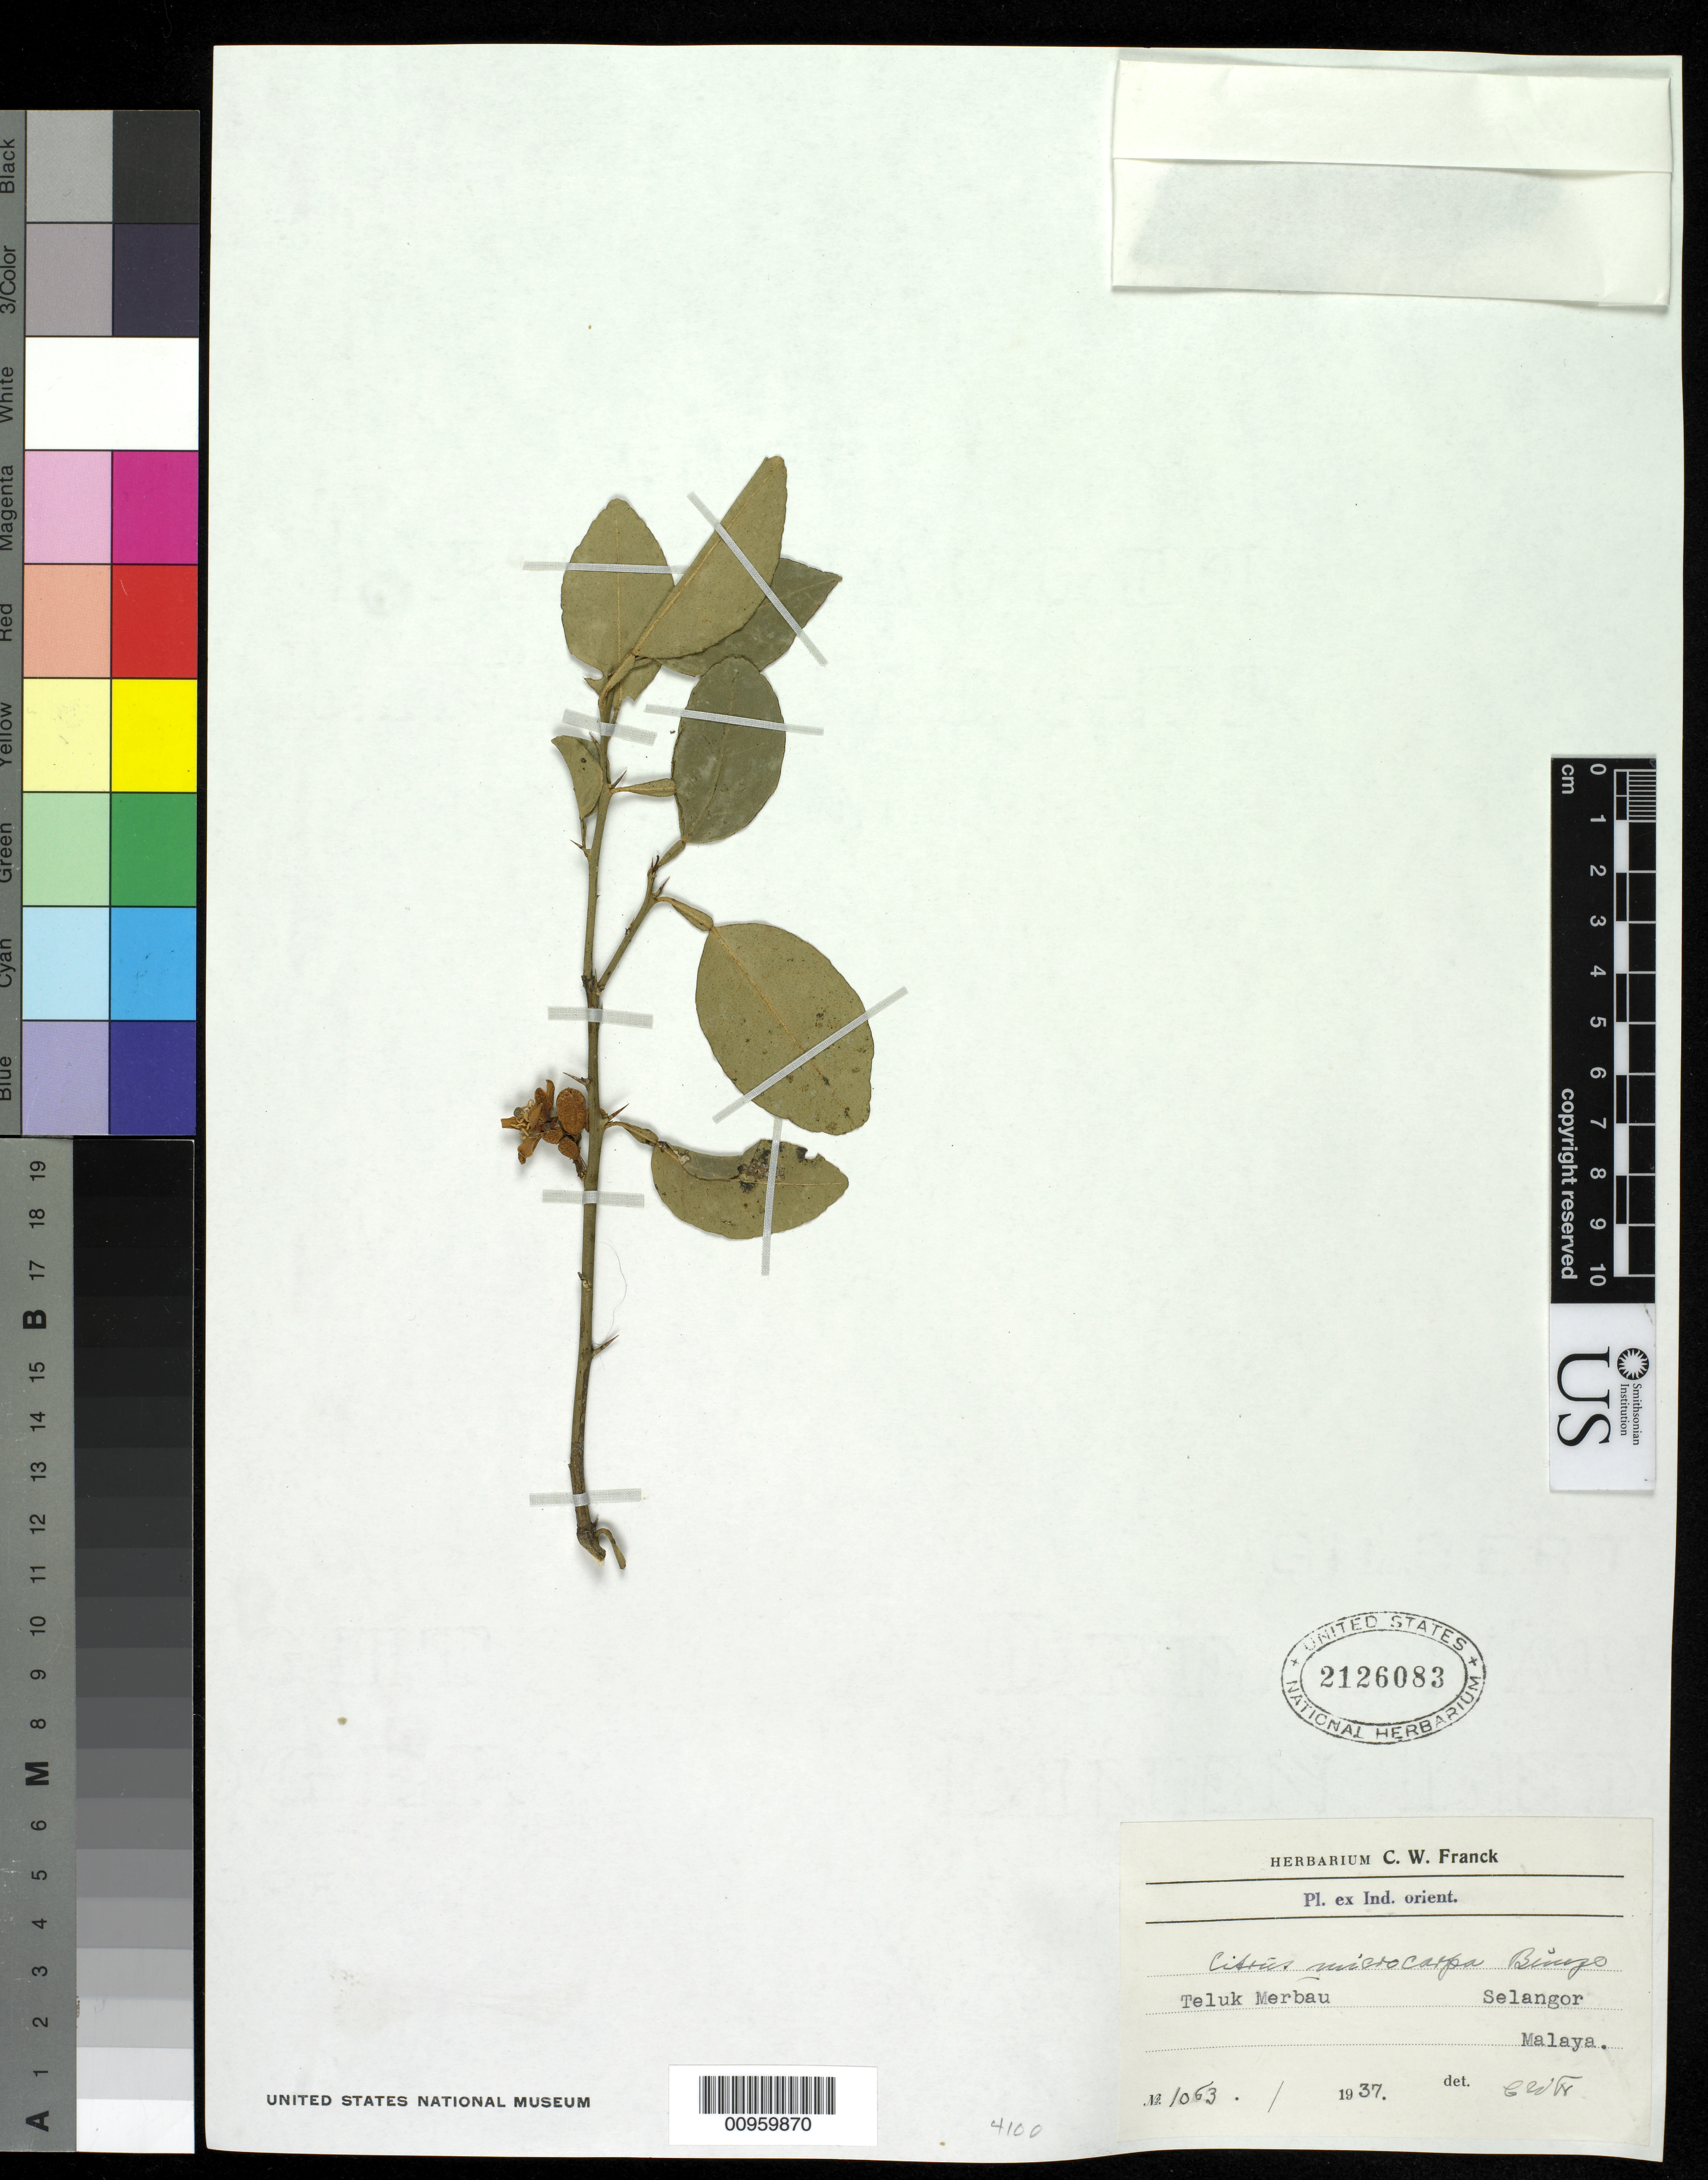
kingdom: Plantae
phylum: Tracheophyta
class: Magnoliopsida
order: Sapindales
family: Rutaceae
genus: Citrus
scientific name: Citrus x microcarpa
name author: Bunge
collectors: C. Franck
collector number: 1063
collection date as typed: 1937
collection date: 1937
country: Malaysia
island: Borneo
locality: Teluk Merbau, Selangor, Malaya.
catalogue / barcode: US 2126083